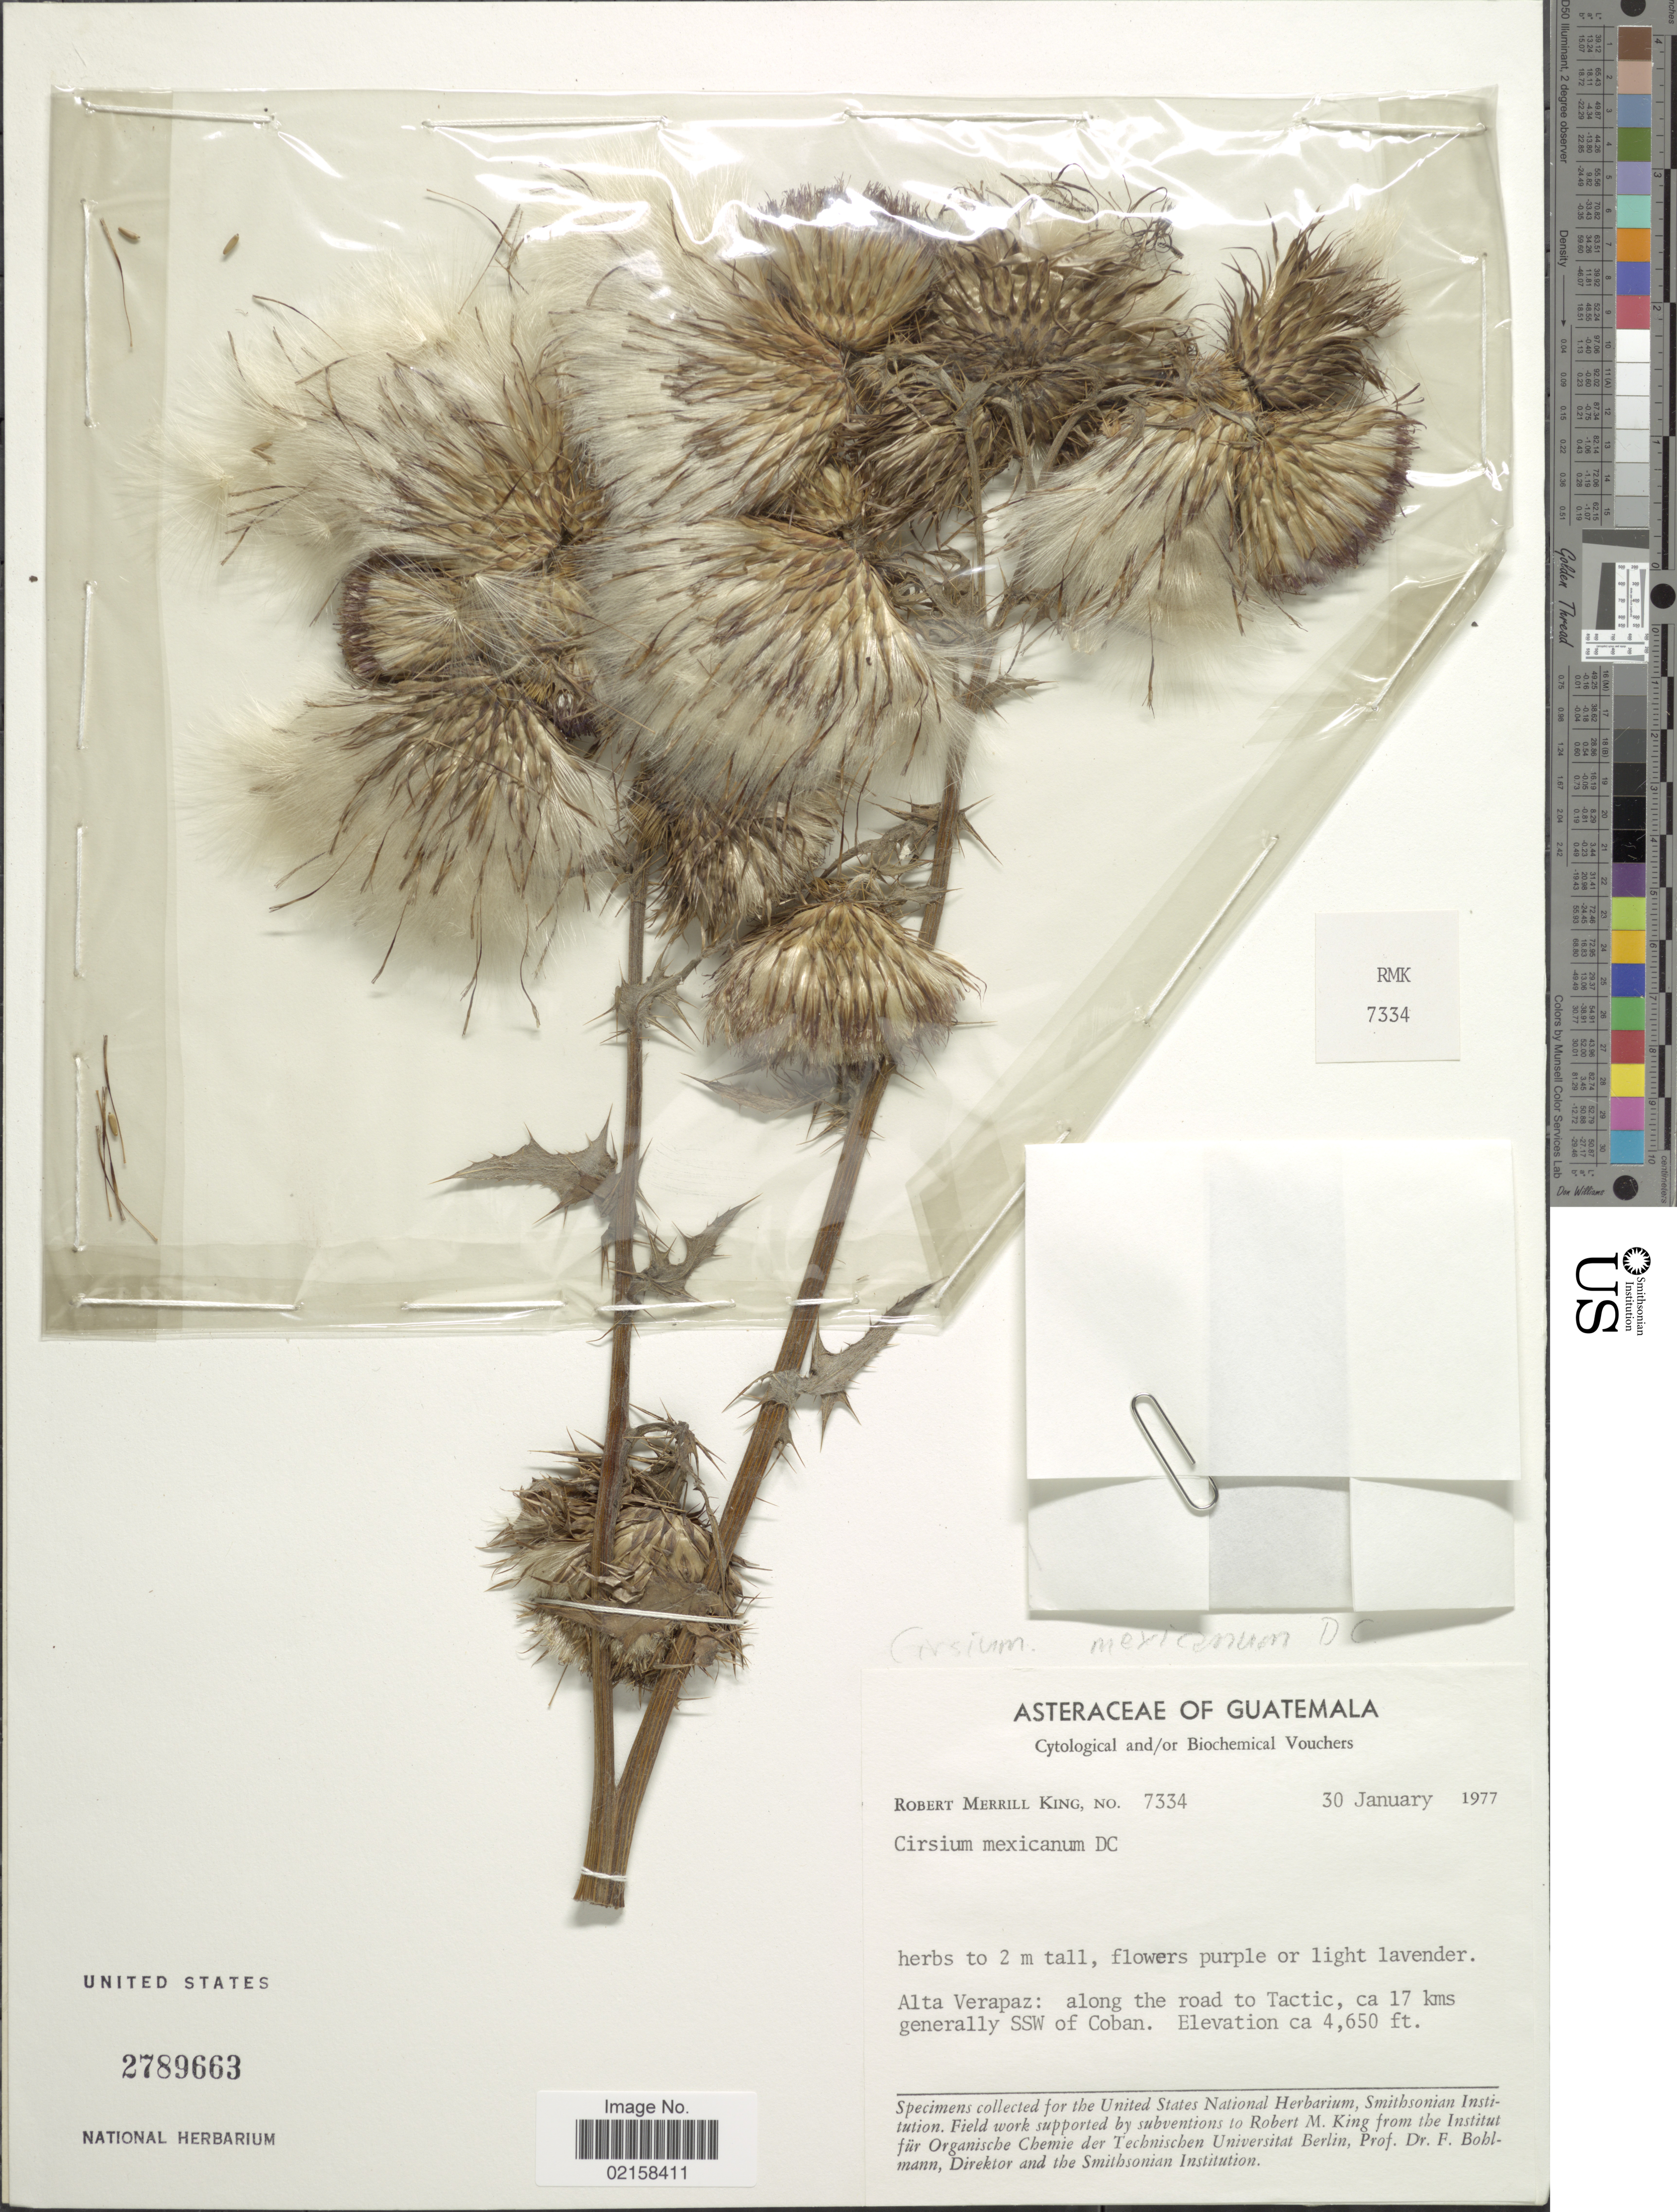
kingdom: Plantae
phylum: Tracheophyta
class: Magnoliopsida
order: Asterales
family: Asteraceae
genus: Cirsium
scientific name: Cirsium mexicanum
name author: DC.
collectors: R. M. King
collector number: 7334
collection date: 1977-01-30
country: Guatemala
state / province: Alta Verapaz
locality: Along the road to Tactic, 17 kms generally SSW of Coban.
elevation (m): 1417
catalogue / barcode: US 2789663